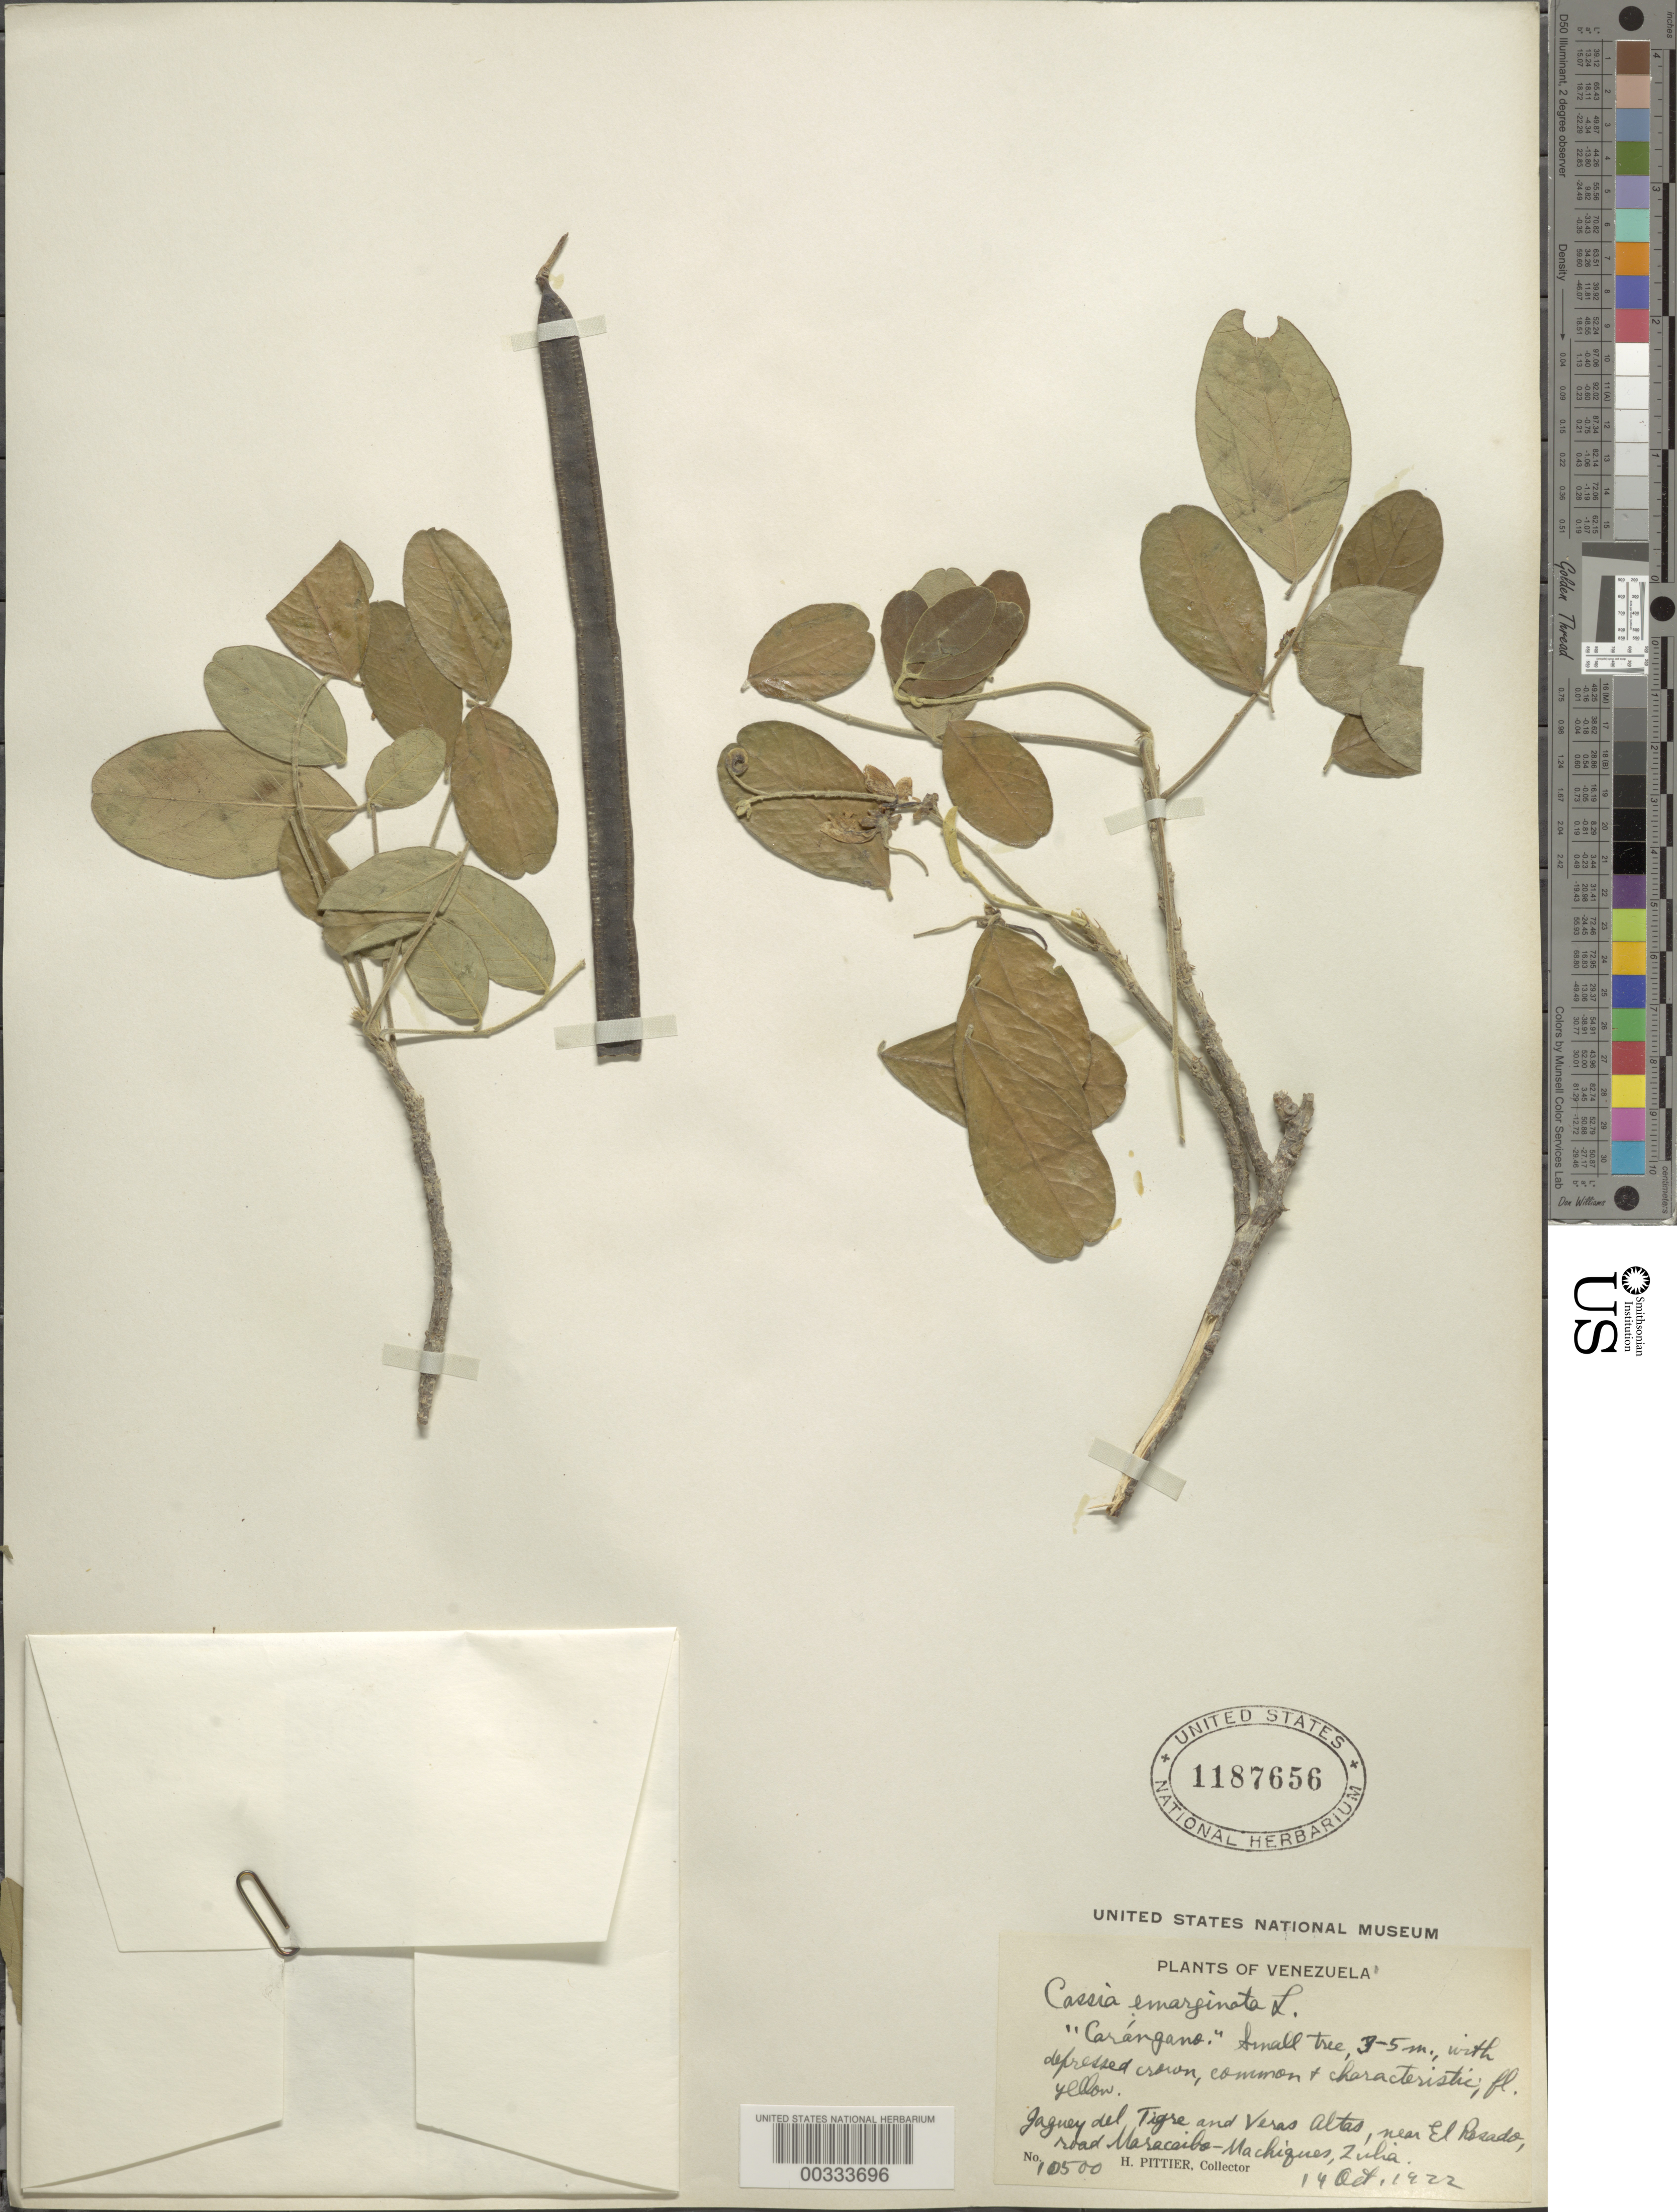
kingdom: Plantae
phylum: Tracheophyta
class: Magnoliopsida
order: Fabales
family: Fabaceae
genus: Senna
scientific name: Senna atomaria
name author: (L.) H.S. Irwin & Barneby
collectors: H. F. Pittier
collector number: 10500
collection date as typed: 14 Oct 1922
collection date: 1922-10-14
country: Venezuela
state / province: Zulia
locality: Jaguey del tigre and veras altas, near el rosado, road maraceibo-machiques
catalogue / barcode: US 1187656